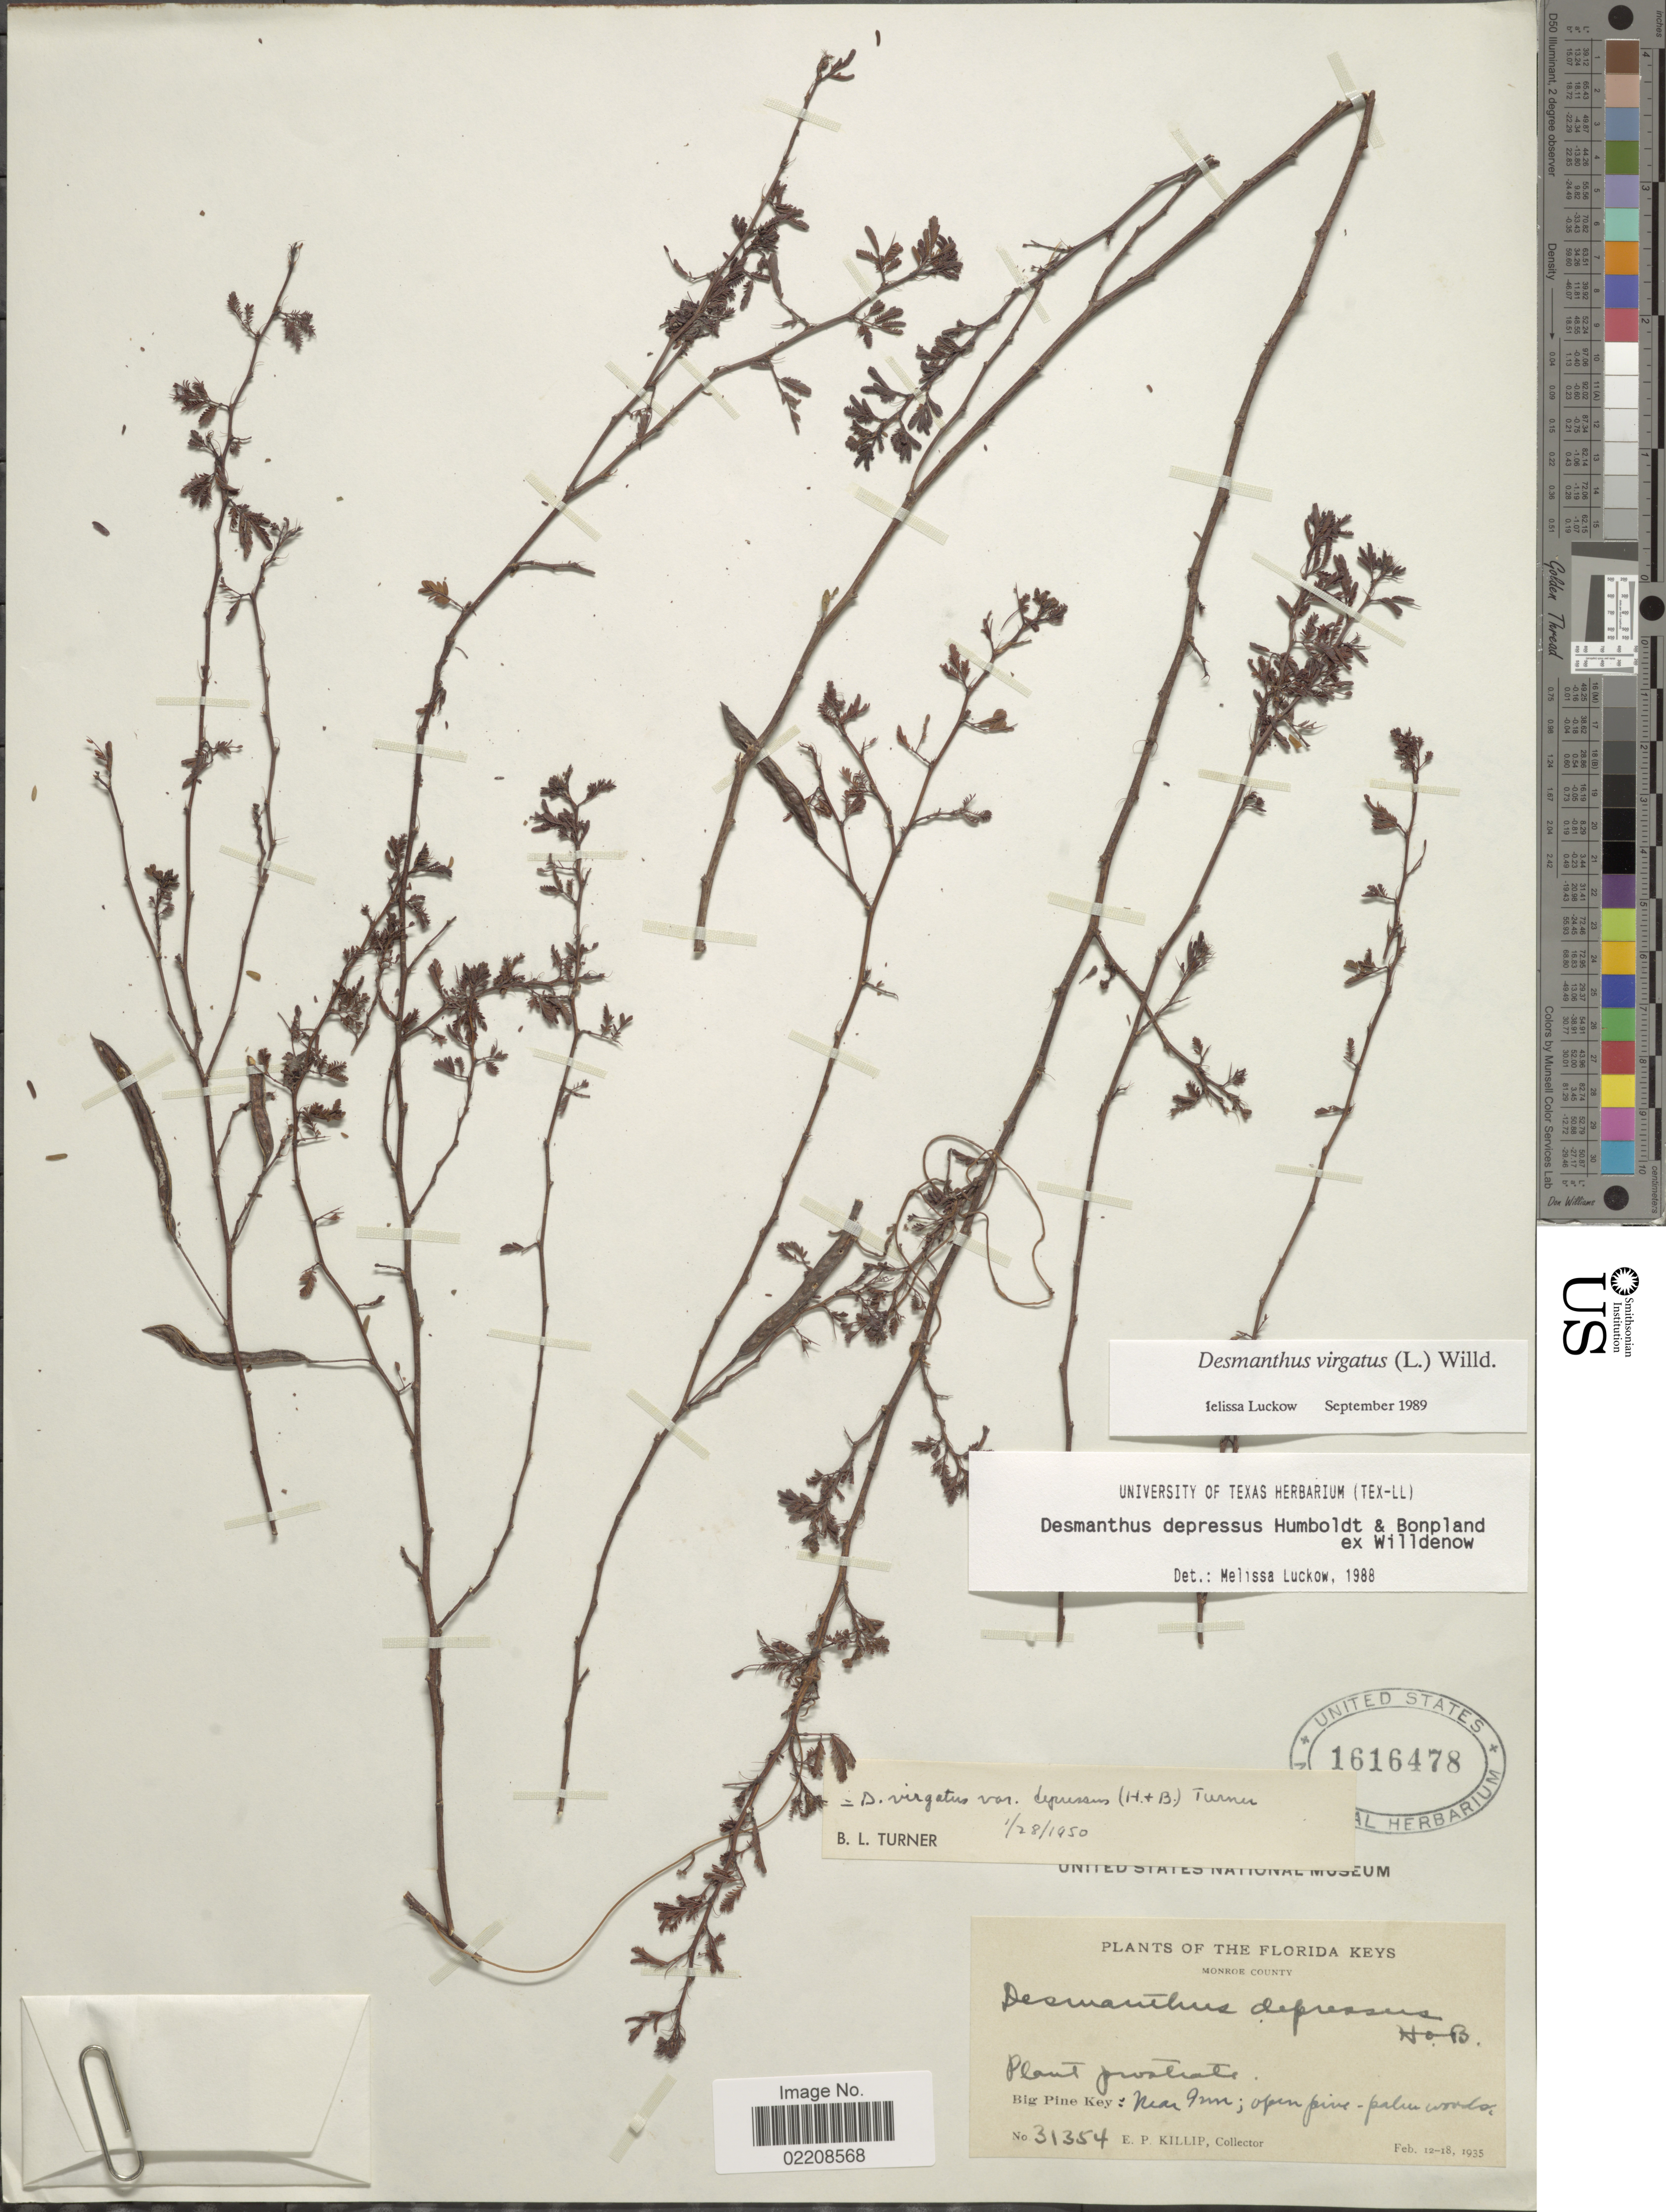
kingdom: Plantae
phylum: Tracheophyta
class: Magnoliopsida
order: Fabales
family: Fabaceae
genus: Desmanthus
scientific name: Desmanthus virgatus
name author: (L.) Willd.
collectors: E. P. Killip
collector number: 31354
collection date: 1935-02-12/1935-02-18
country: United States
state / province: Florida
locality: Florida Keys. Monroe County. Big Pine Key: Near Inn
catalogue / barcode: US 1616478